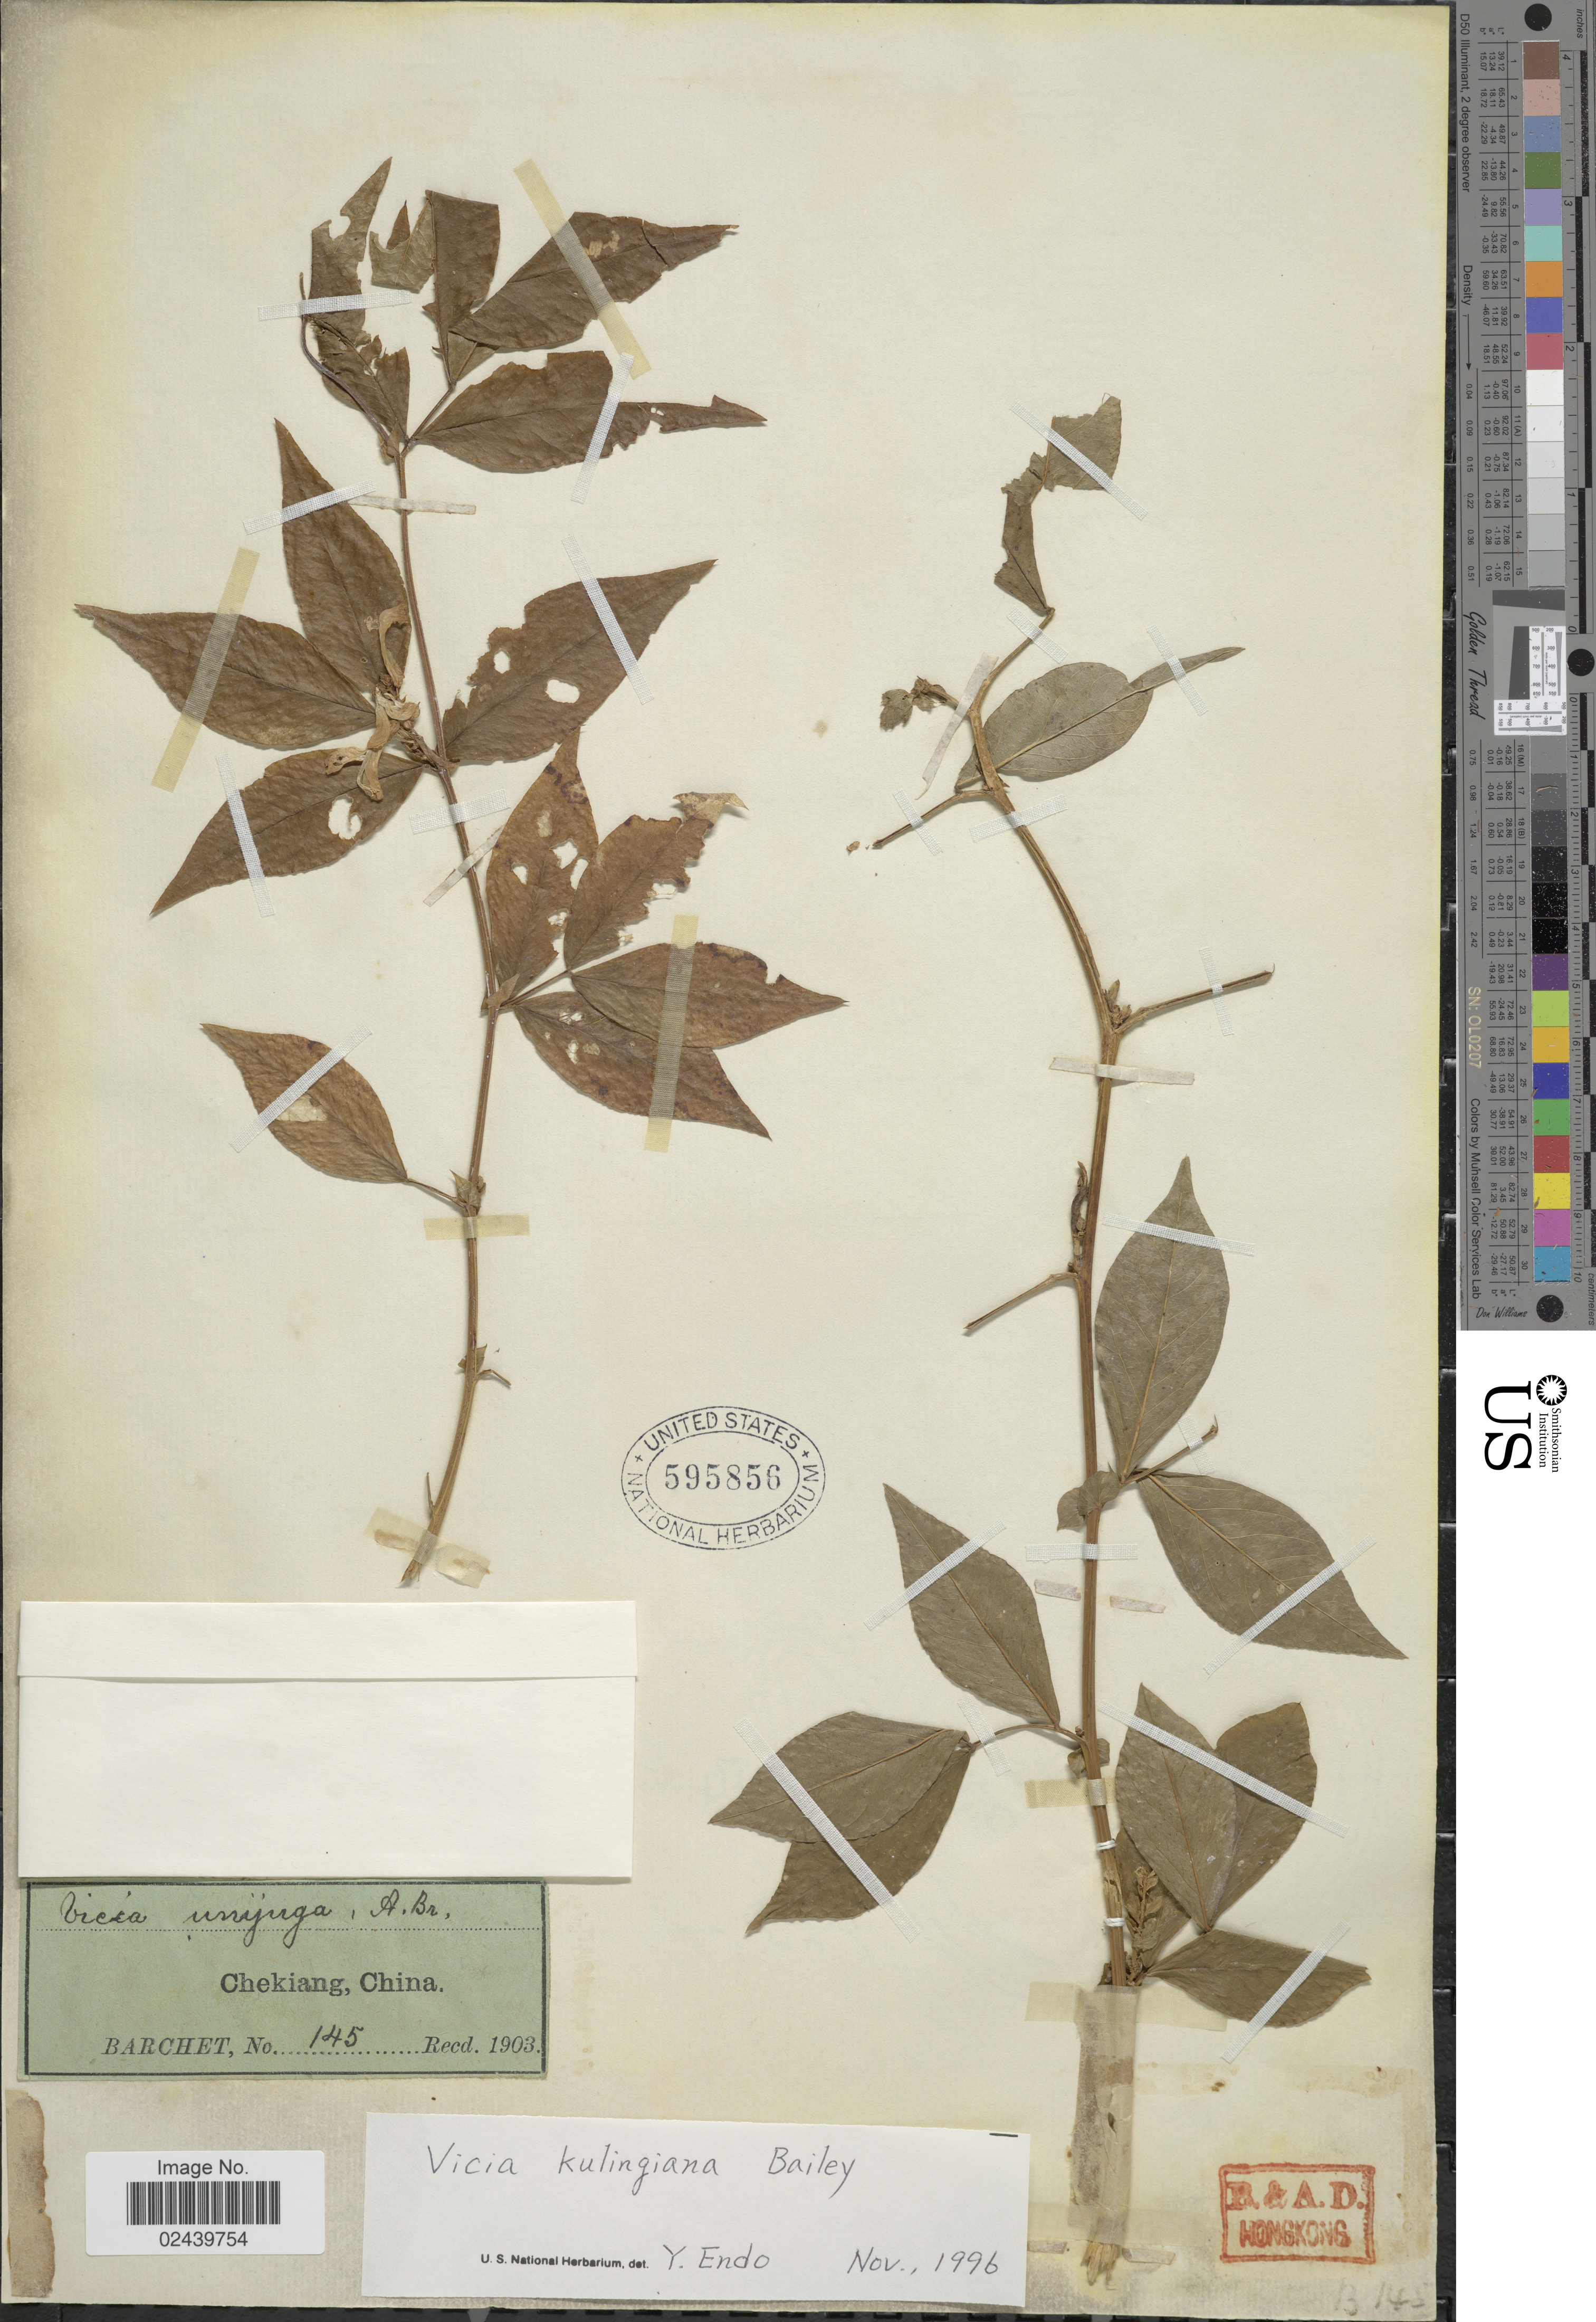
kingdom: Plantae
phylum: Tracheophyta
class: Magnoliopsida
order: Fabales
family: Fabaceae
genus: Vicia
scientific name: Vicia kulingana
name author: L.H. Bailey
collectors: Barchet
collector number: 145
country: China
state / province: Zhejiang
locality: Chekiang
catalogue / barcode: US 595856